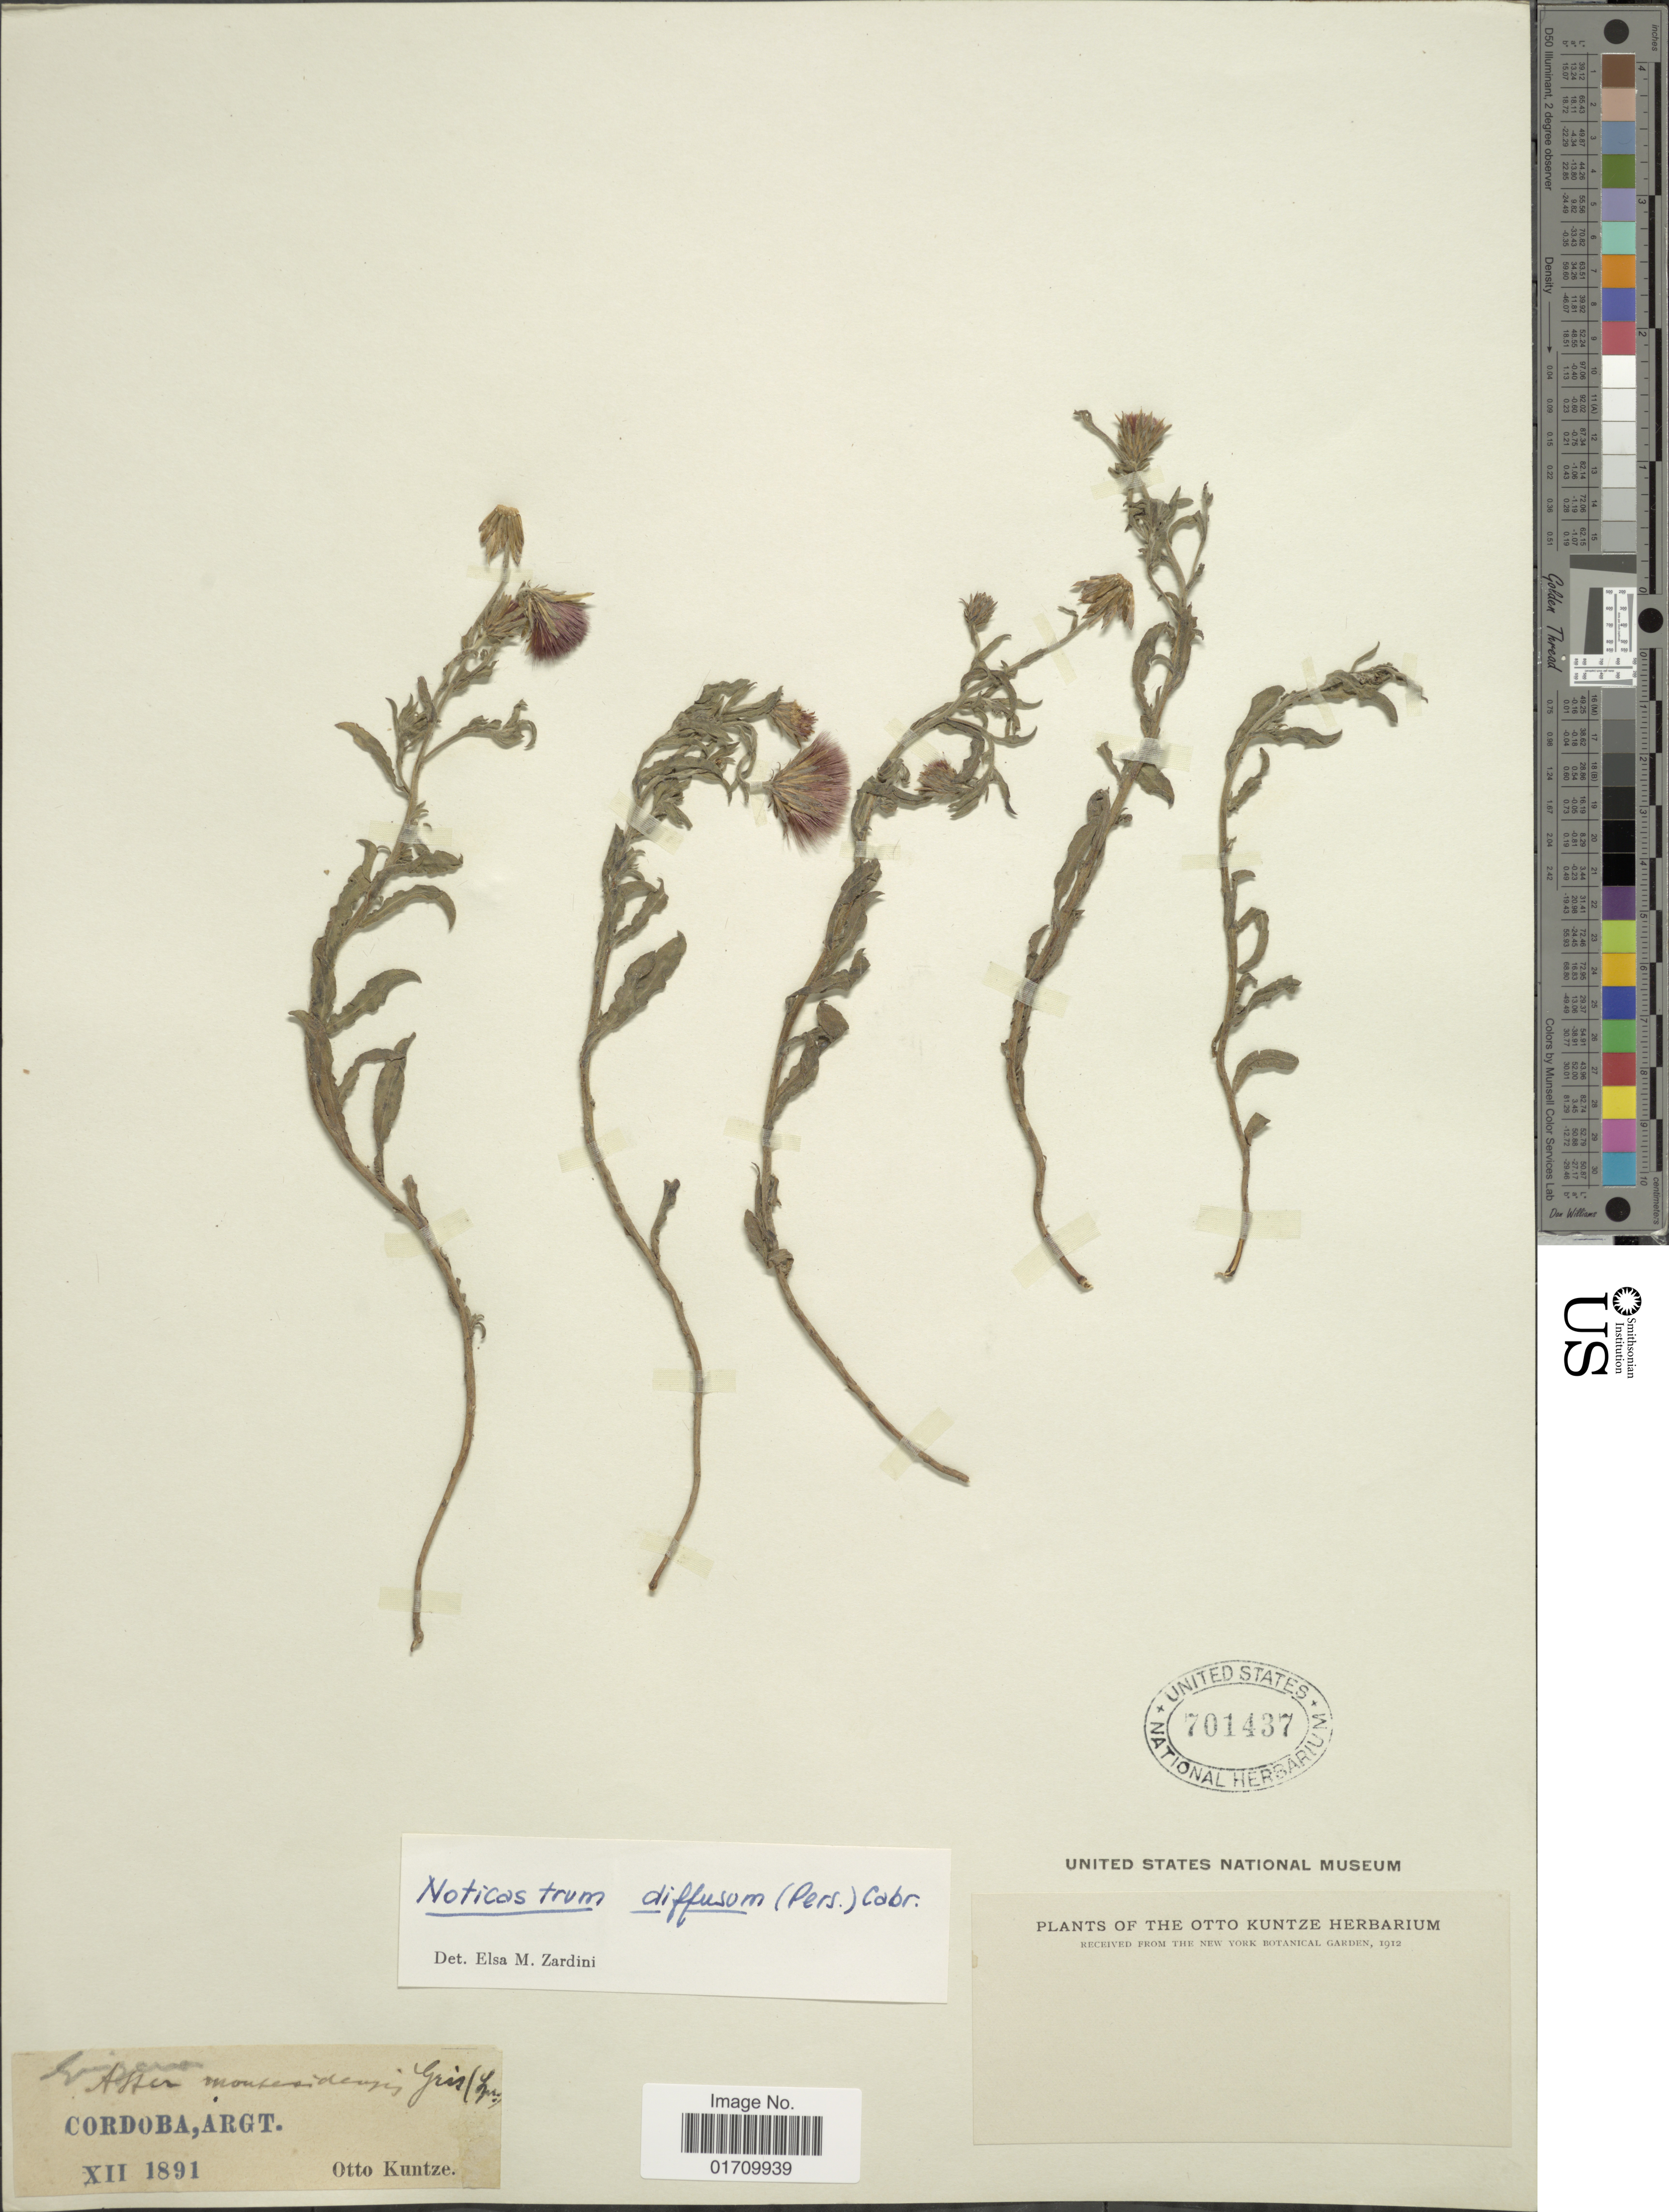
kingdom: Plantae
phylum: Tracheophyta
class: Magnoliopsida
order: Asterales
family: Asteraceae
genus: Noticastrum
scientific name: Noticastrum diffusum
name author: (Pers.) Cabrera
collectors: C.E.O. Kuntze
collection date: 1891-12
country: Argentina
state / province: Cordoba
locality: Cordoba, Argt.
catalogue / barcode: US 701437